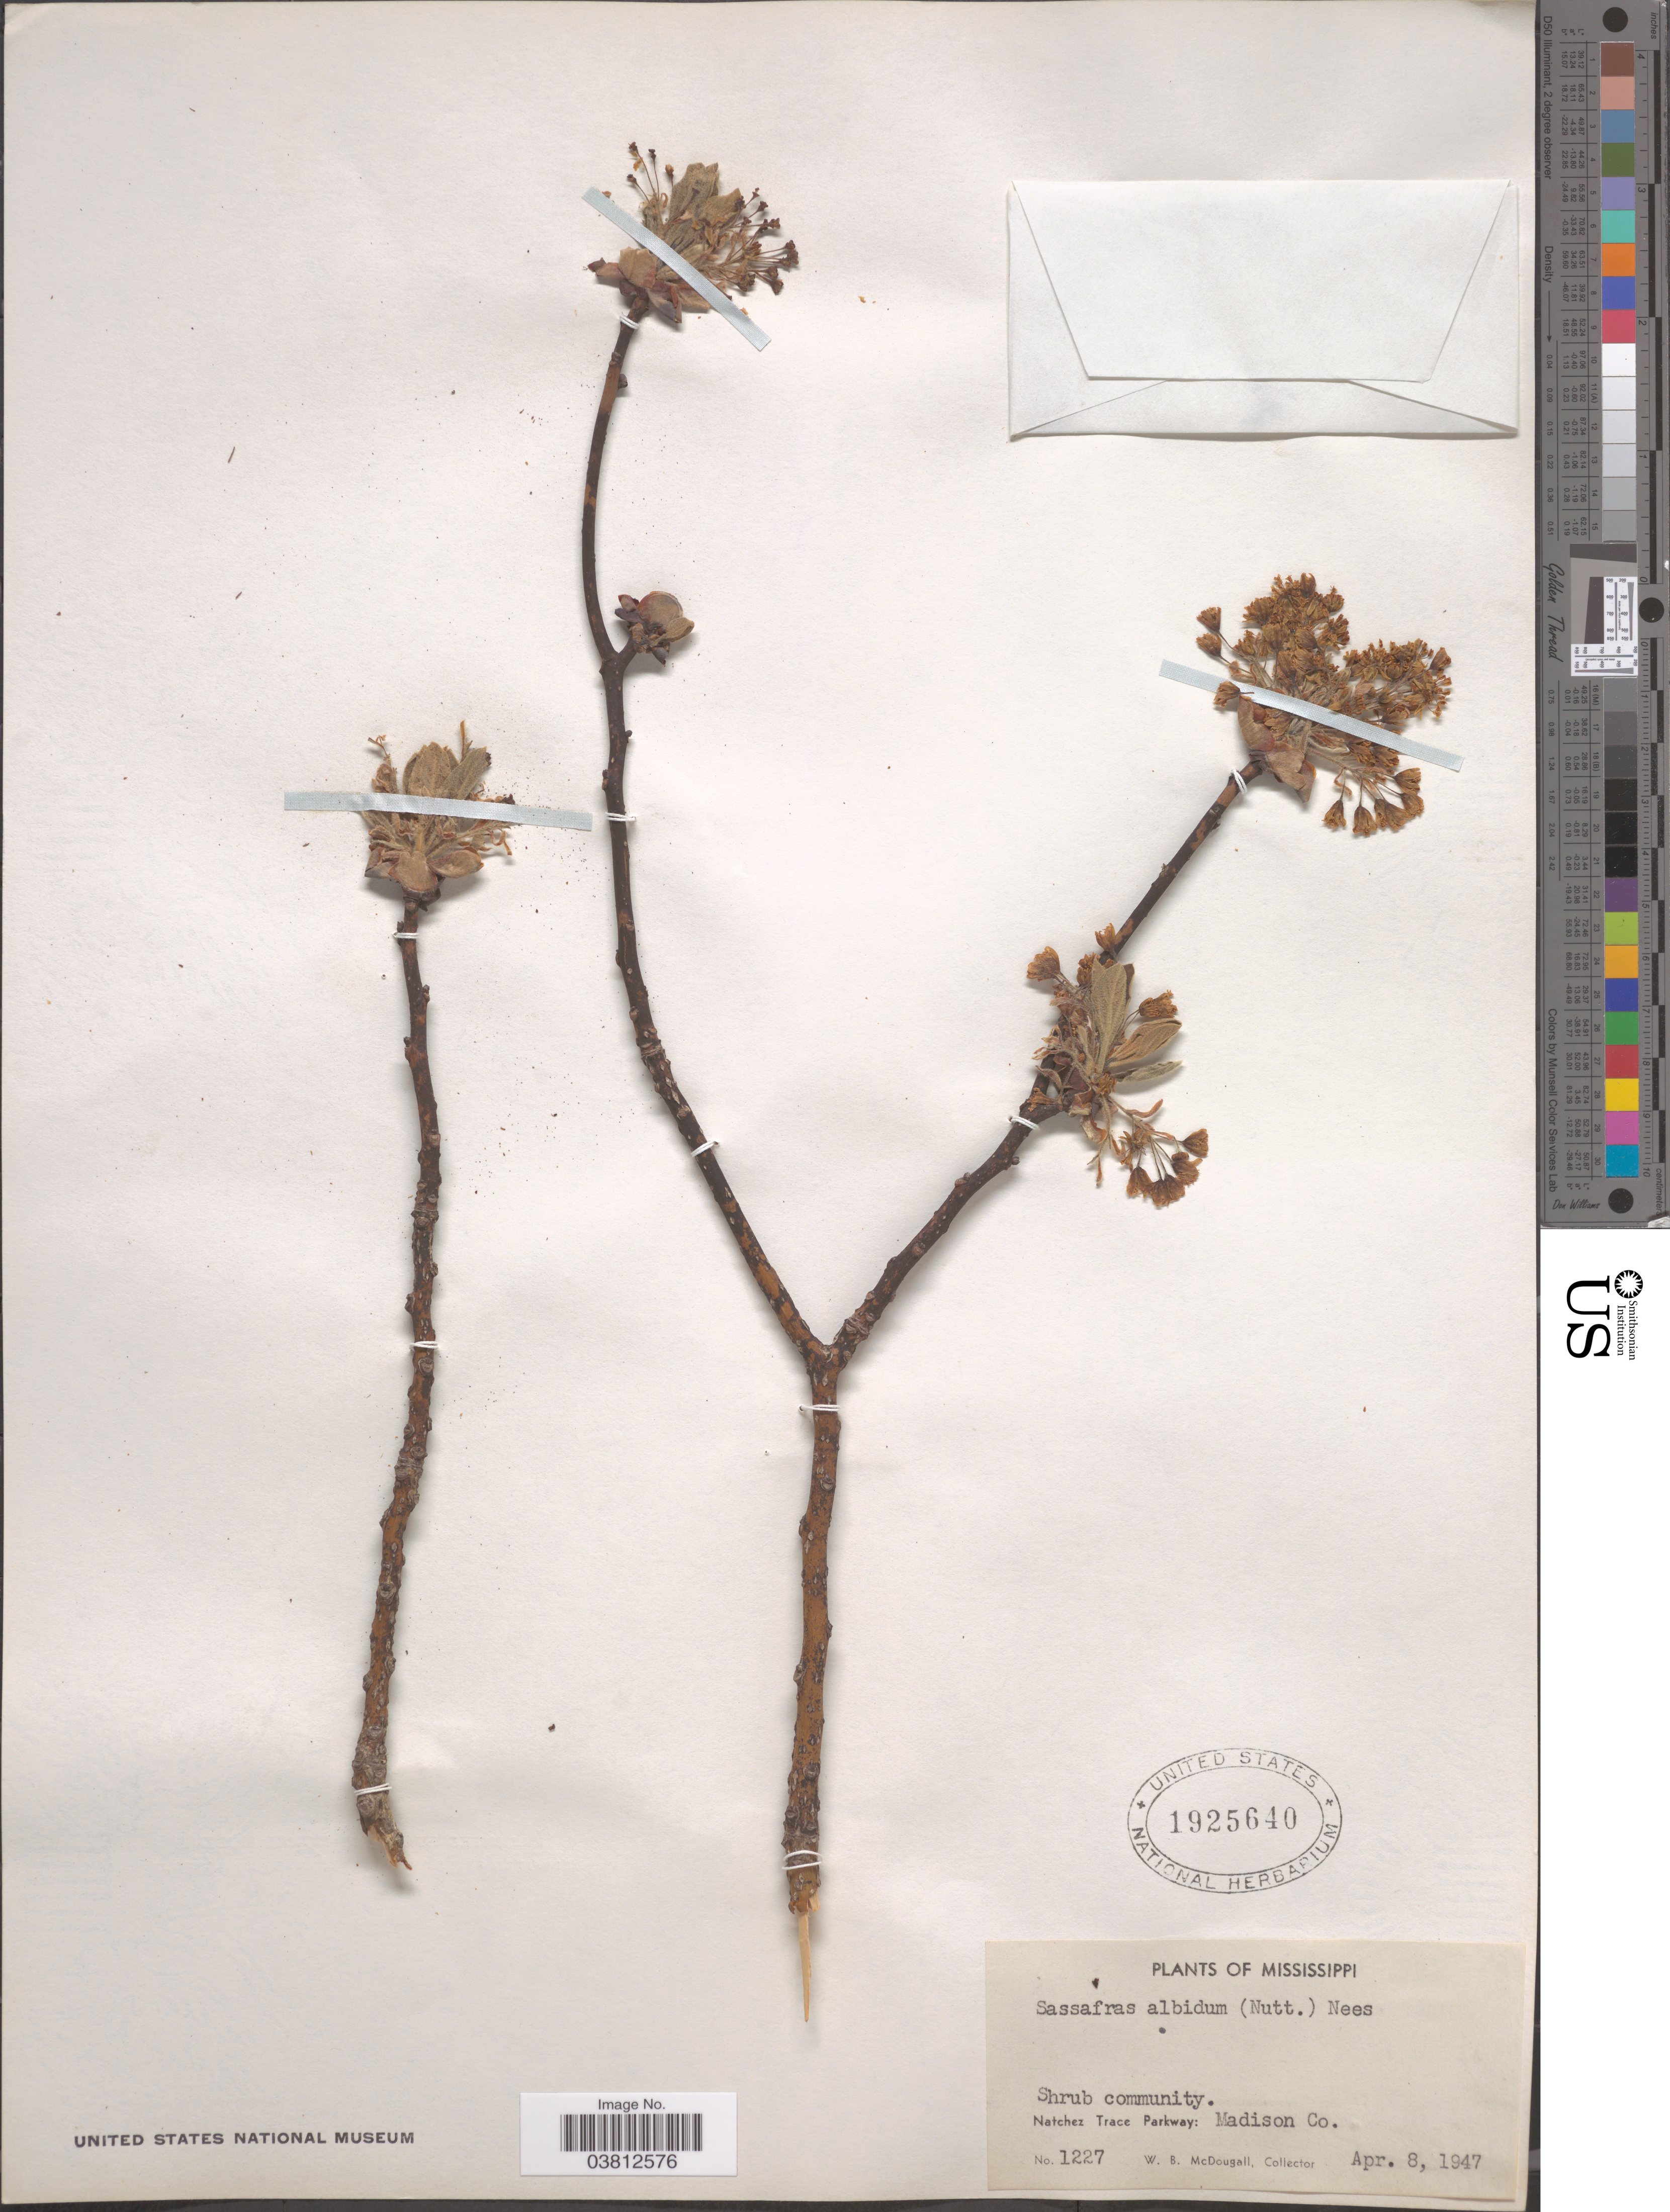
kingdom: Plantae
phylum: Tracheophyta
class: Magnoliopsida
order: Laurales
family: Lauraceae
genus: Sassafras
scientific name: Sassafras albidum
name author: (Nutt.) Nees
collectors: W. B. McDougall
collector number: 1227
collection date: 1947-04-08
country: United States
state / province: Mississippi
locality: Natchez Trace Parkway: Madison Co.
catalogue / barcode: US 1925640